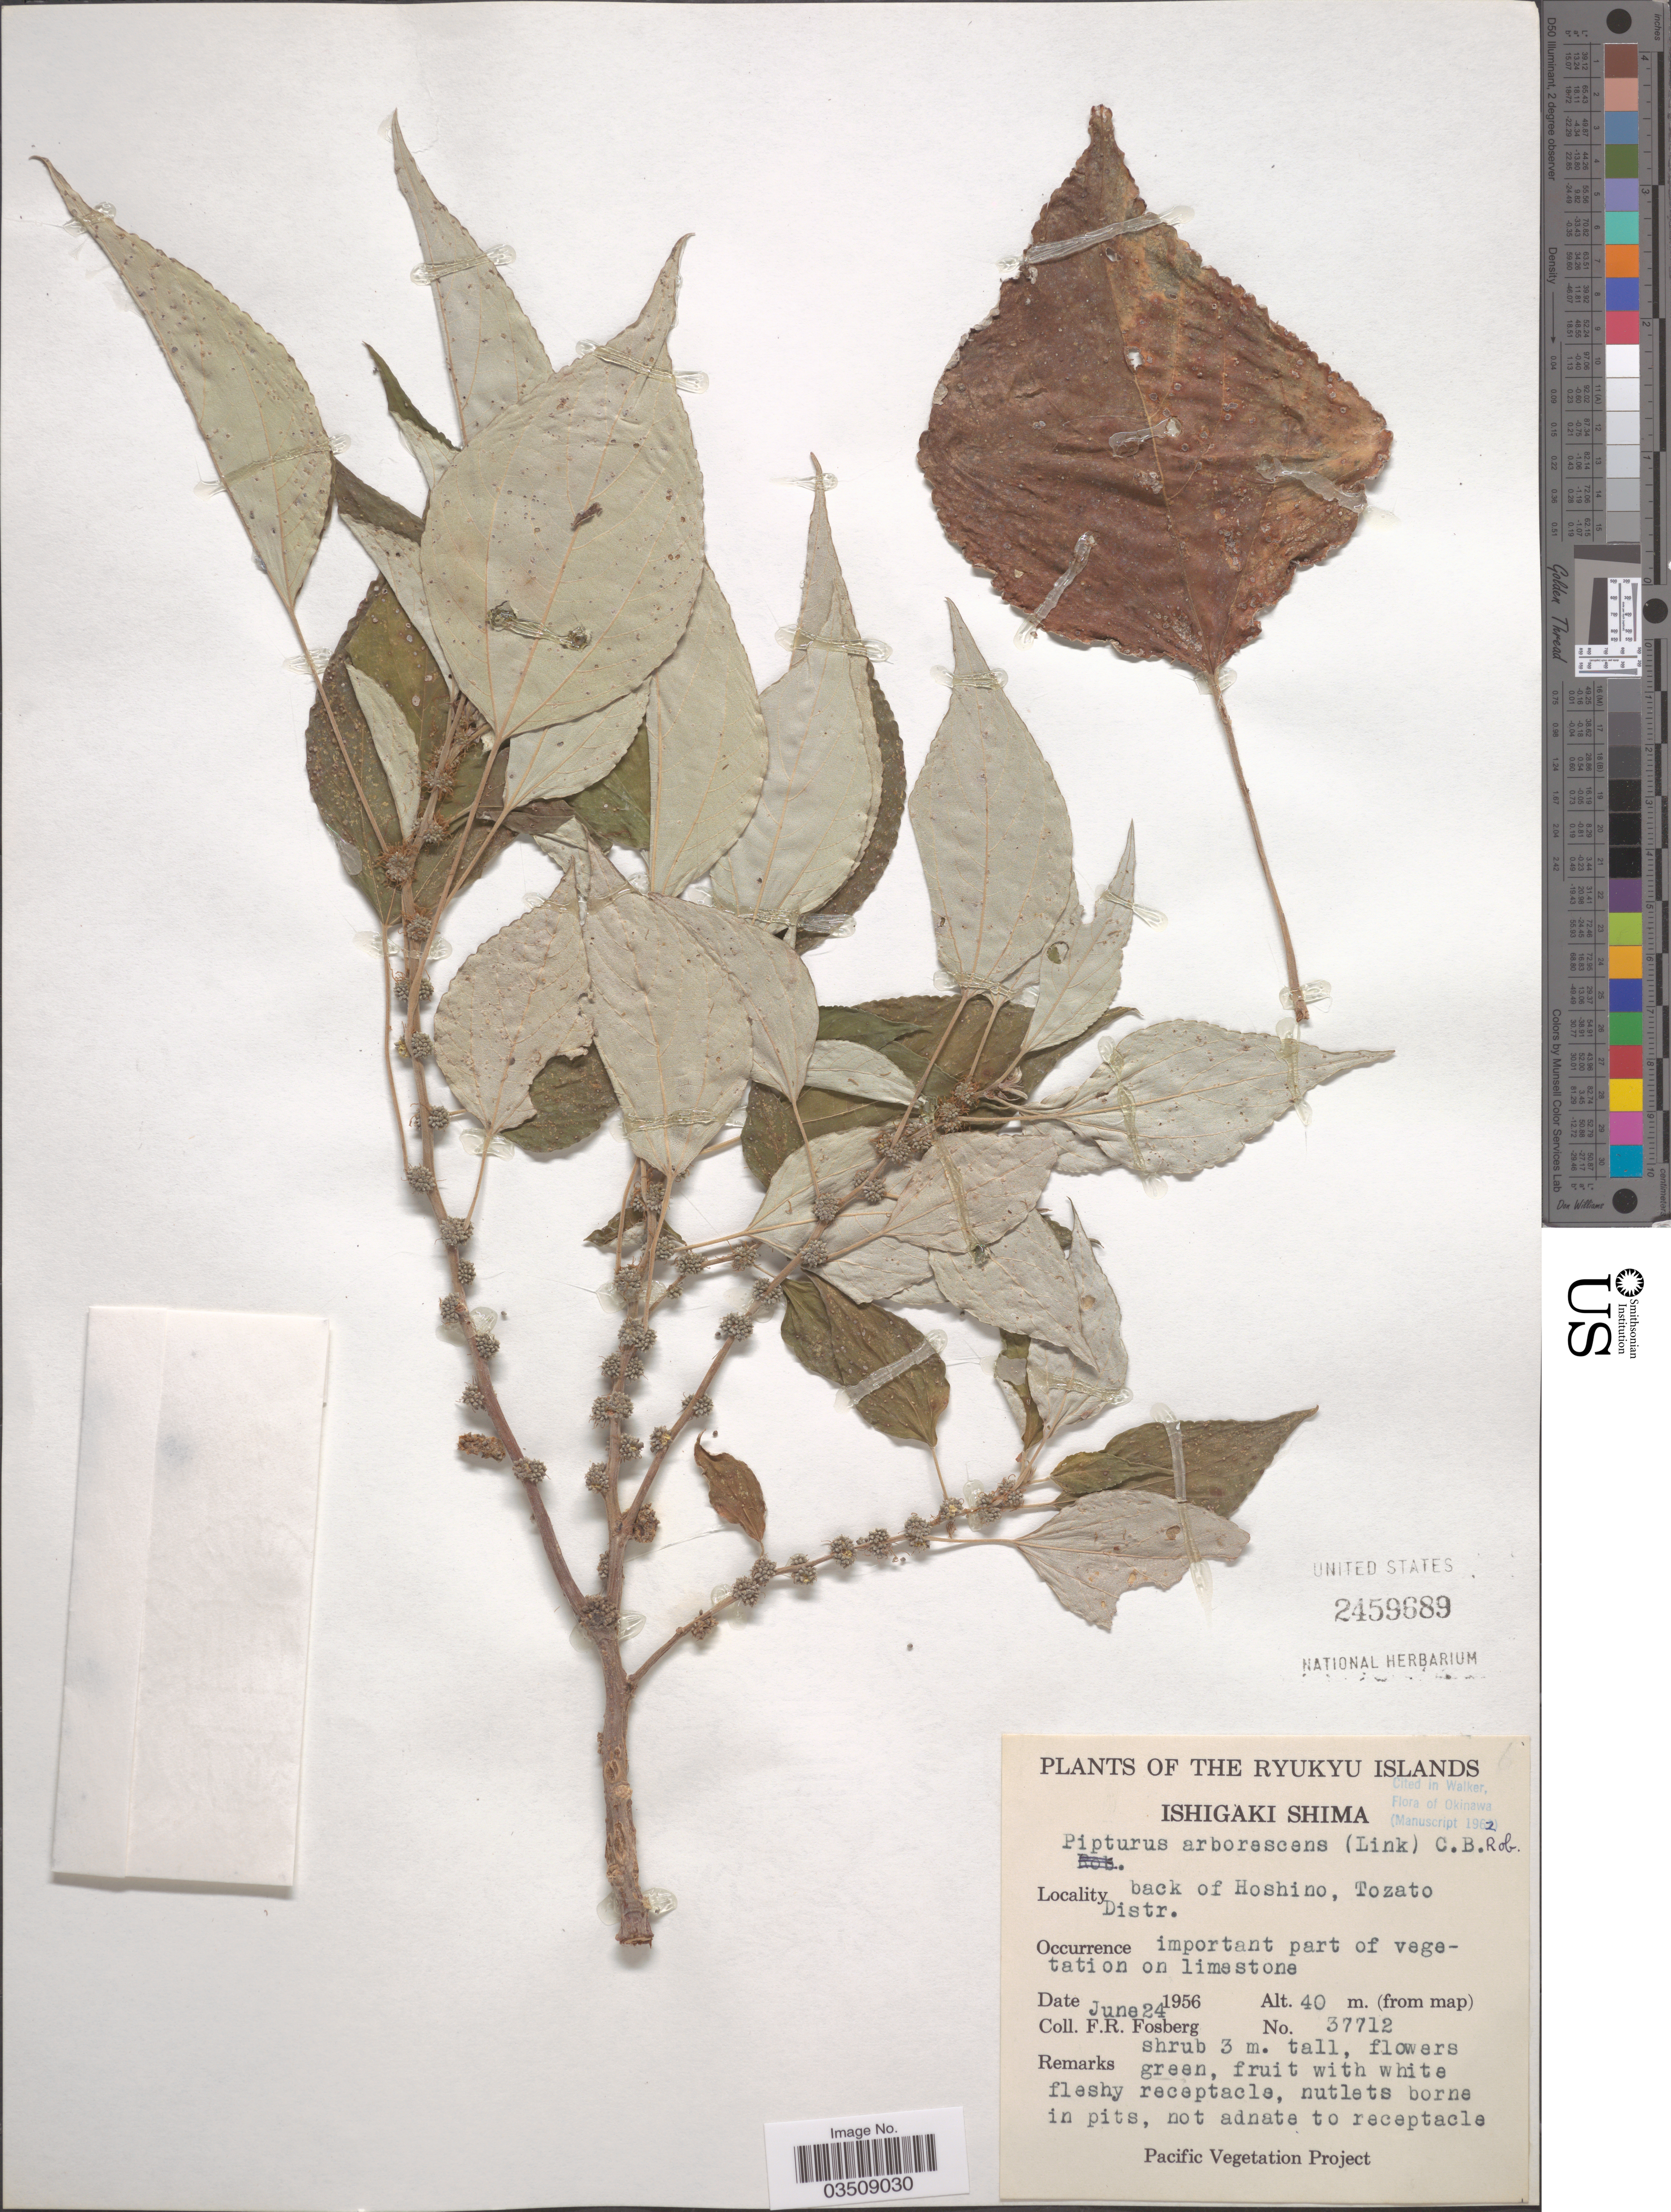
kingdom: Plantae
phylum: Tracheophyta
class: Magnoliopsida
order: Rosales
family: Urticaceae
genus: Pipturus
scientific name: Pipturus arborescens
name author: (Link) C.B. Rob.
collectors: F. R. Fosberg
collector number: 37712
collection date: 1956-06-24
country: Japan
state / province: Okinawa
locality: Ryukyu Islands. Ishigaki Shima. Back of Hoshino, Tozato Distr.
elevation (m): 40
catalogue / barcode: US 2459689